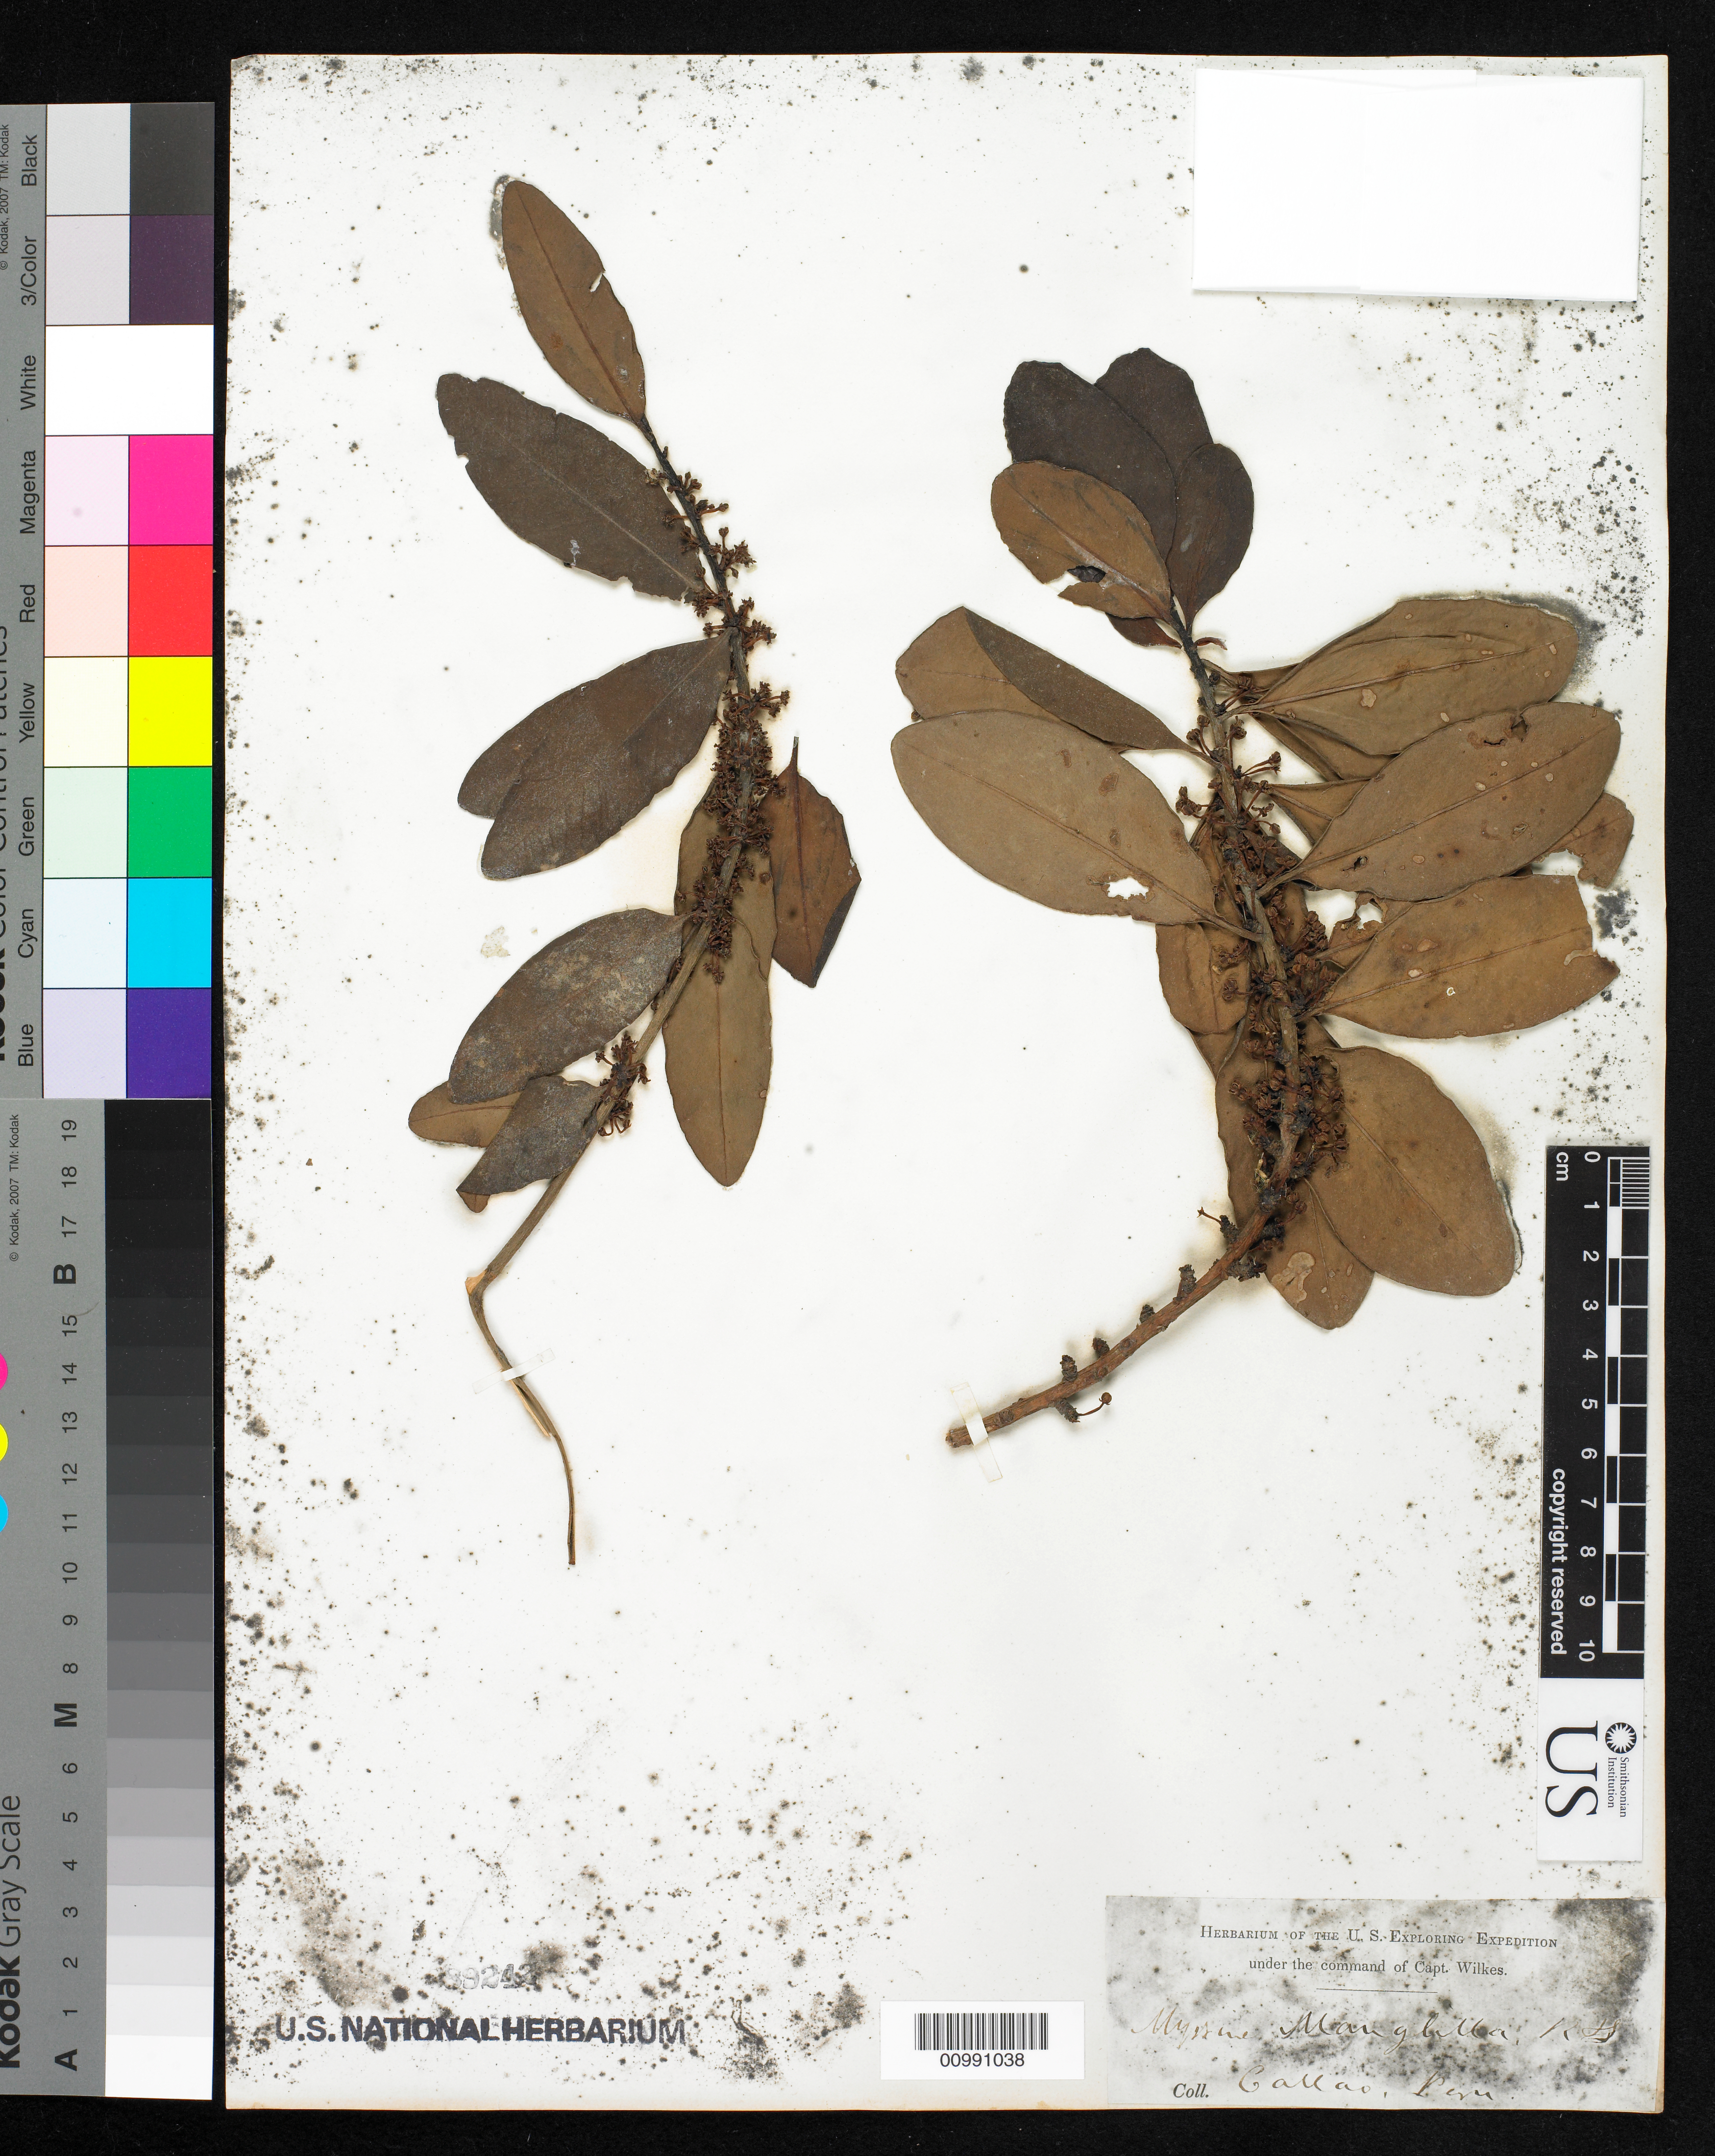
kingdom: Plantae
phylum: Tracheophyta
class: Magnoliopsida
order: Ericales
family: Primulaceae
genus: Rapanea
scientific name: Rapanea manglillo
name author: (Lam.) Mez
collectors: Wilkes Explor. Exped.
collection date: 1838/1842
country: Peru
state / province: Callao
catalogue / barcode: US 89242